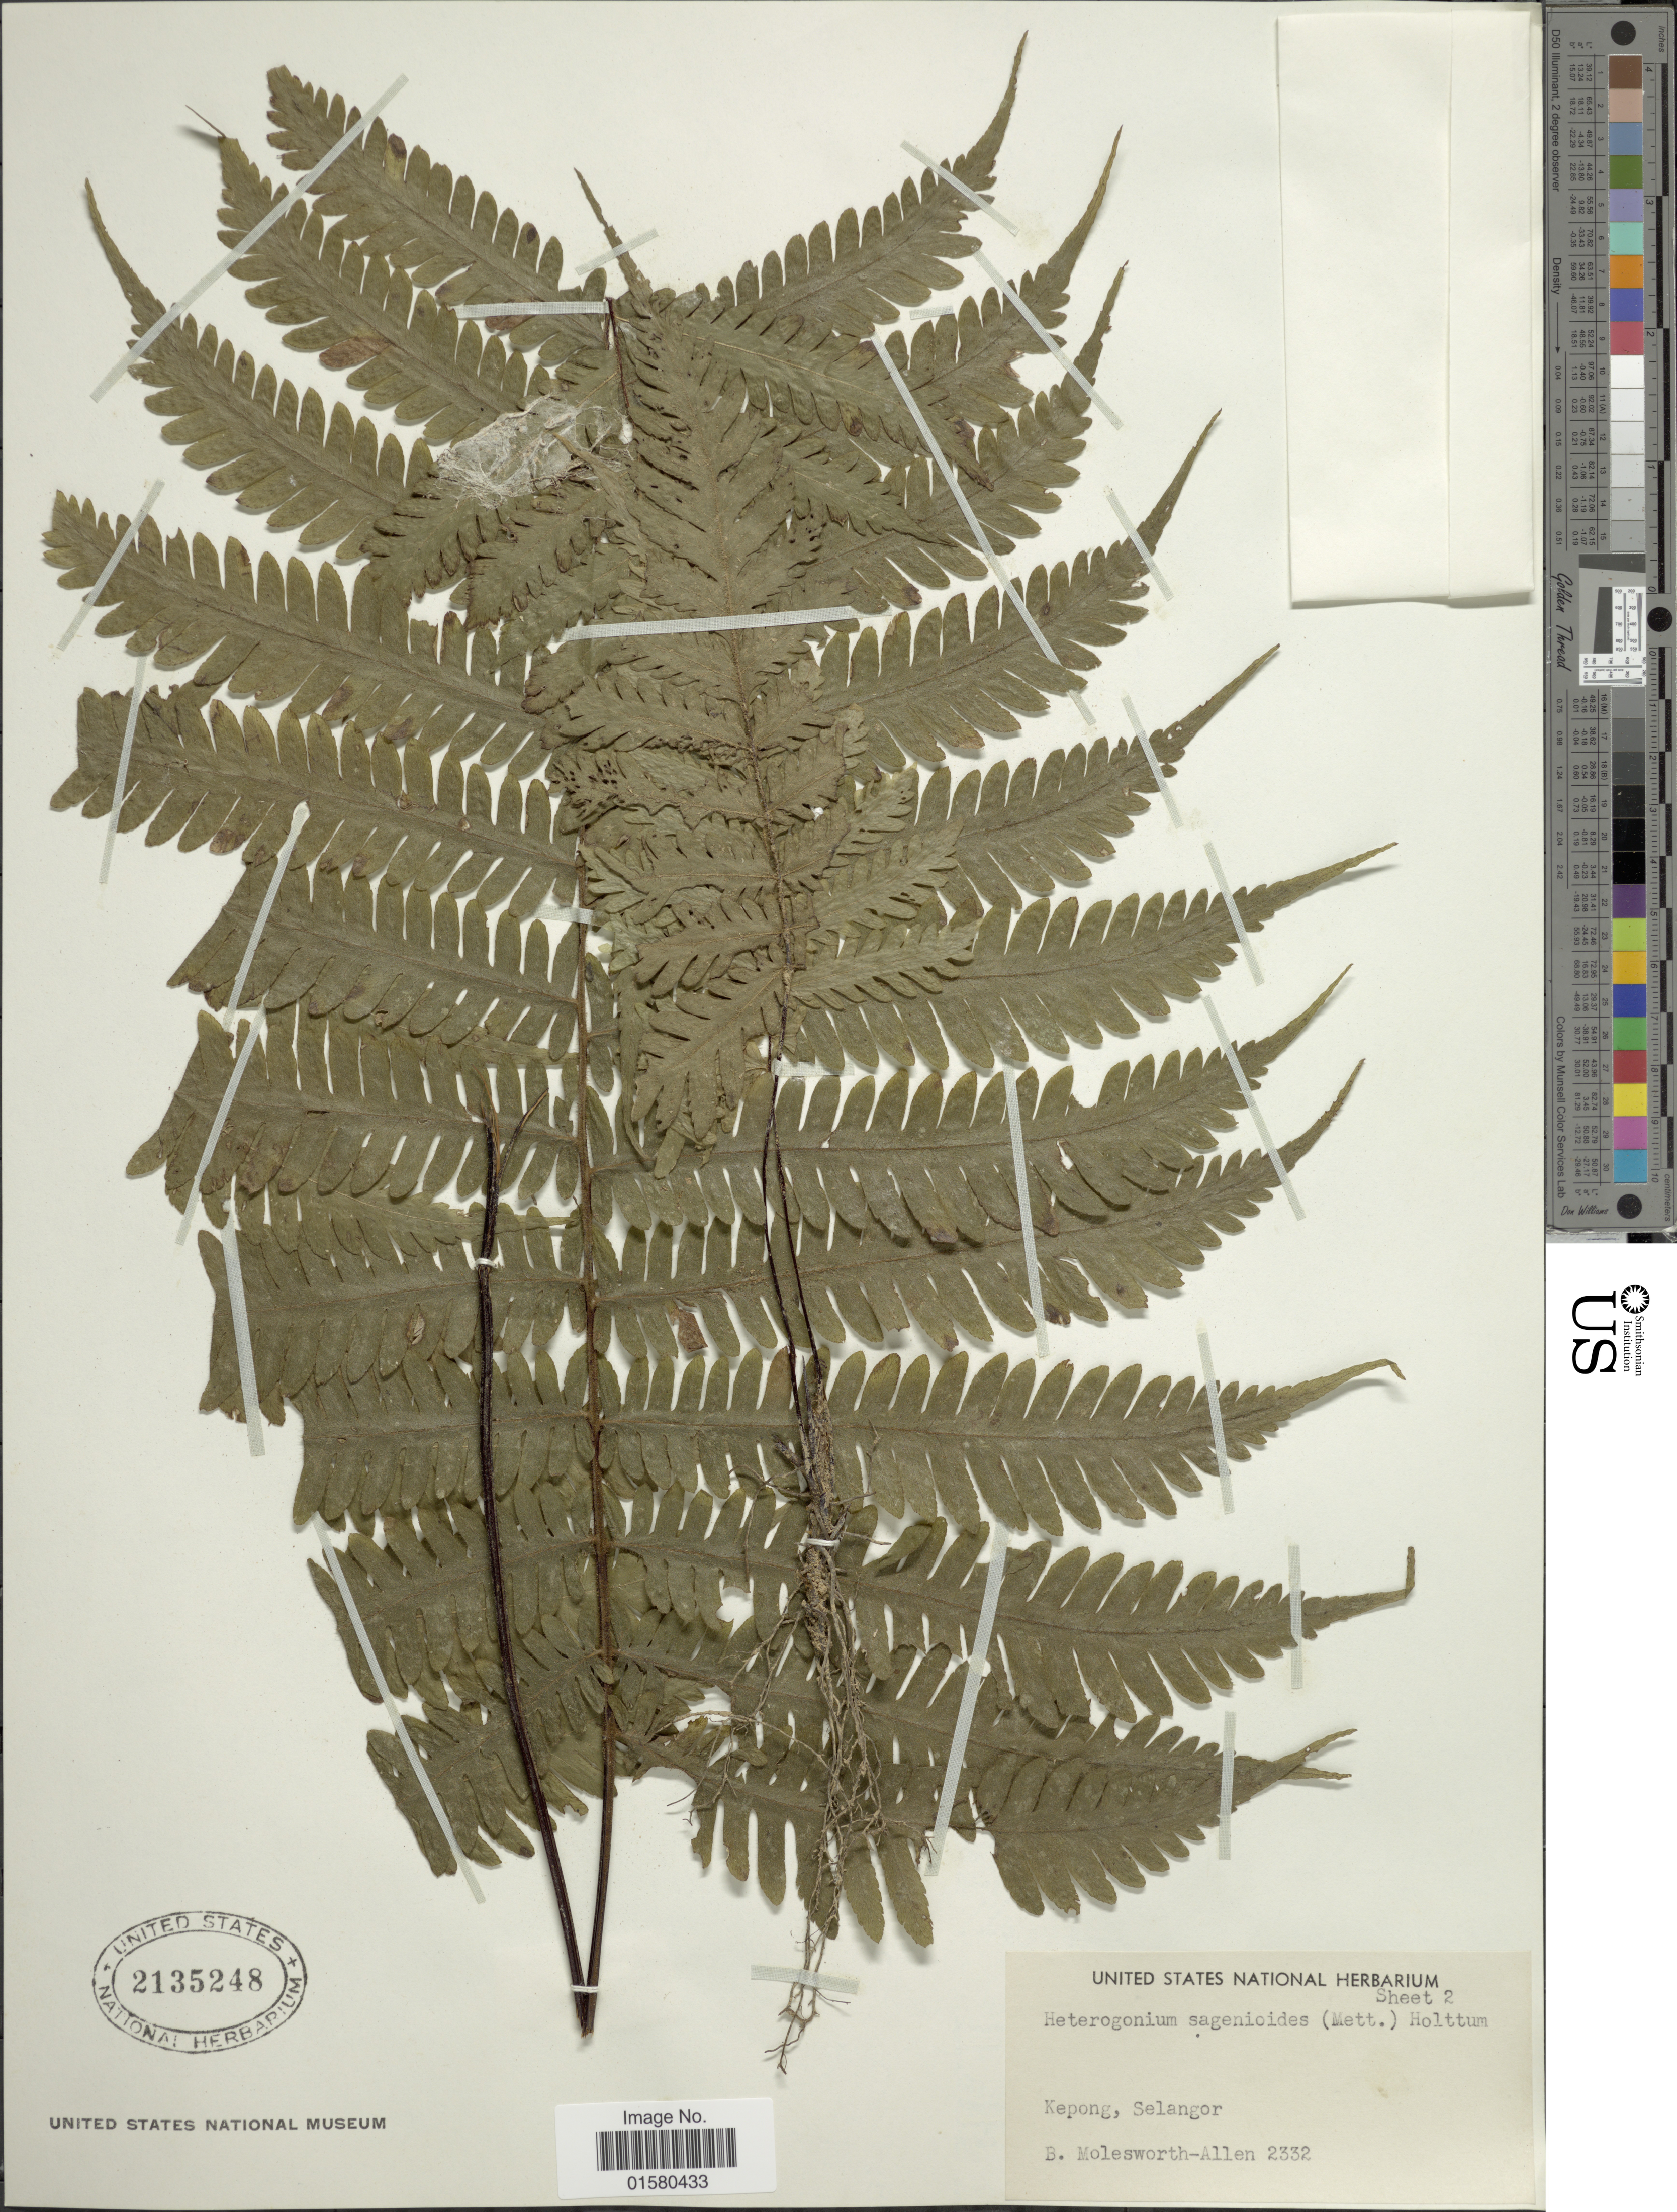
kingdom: Plantae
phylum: Tracheophyta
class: Polypodiopsida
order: Polypodiales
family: Tectariaceae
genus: Tectaria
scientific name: Tectaria sagenioides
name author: (Mett.) Christenh.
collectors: B. E. G. Molesworth-Allen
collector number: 2332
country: Malaysia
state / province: Selangor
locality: Kepong, Selangor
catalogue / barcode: US 2135248